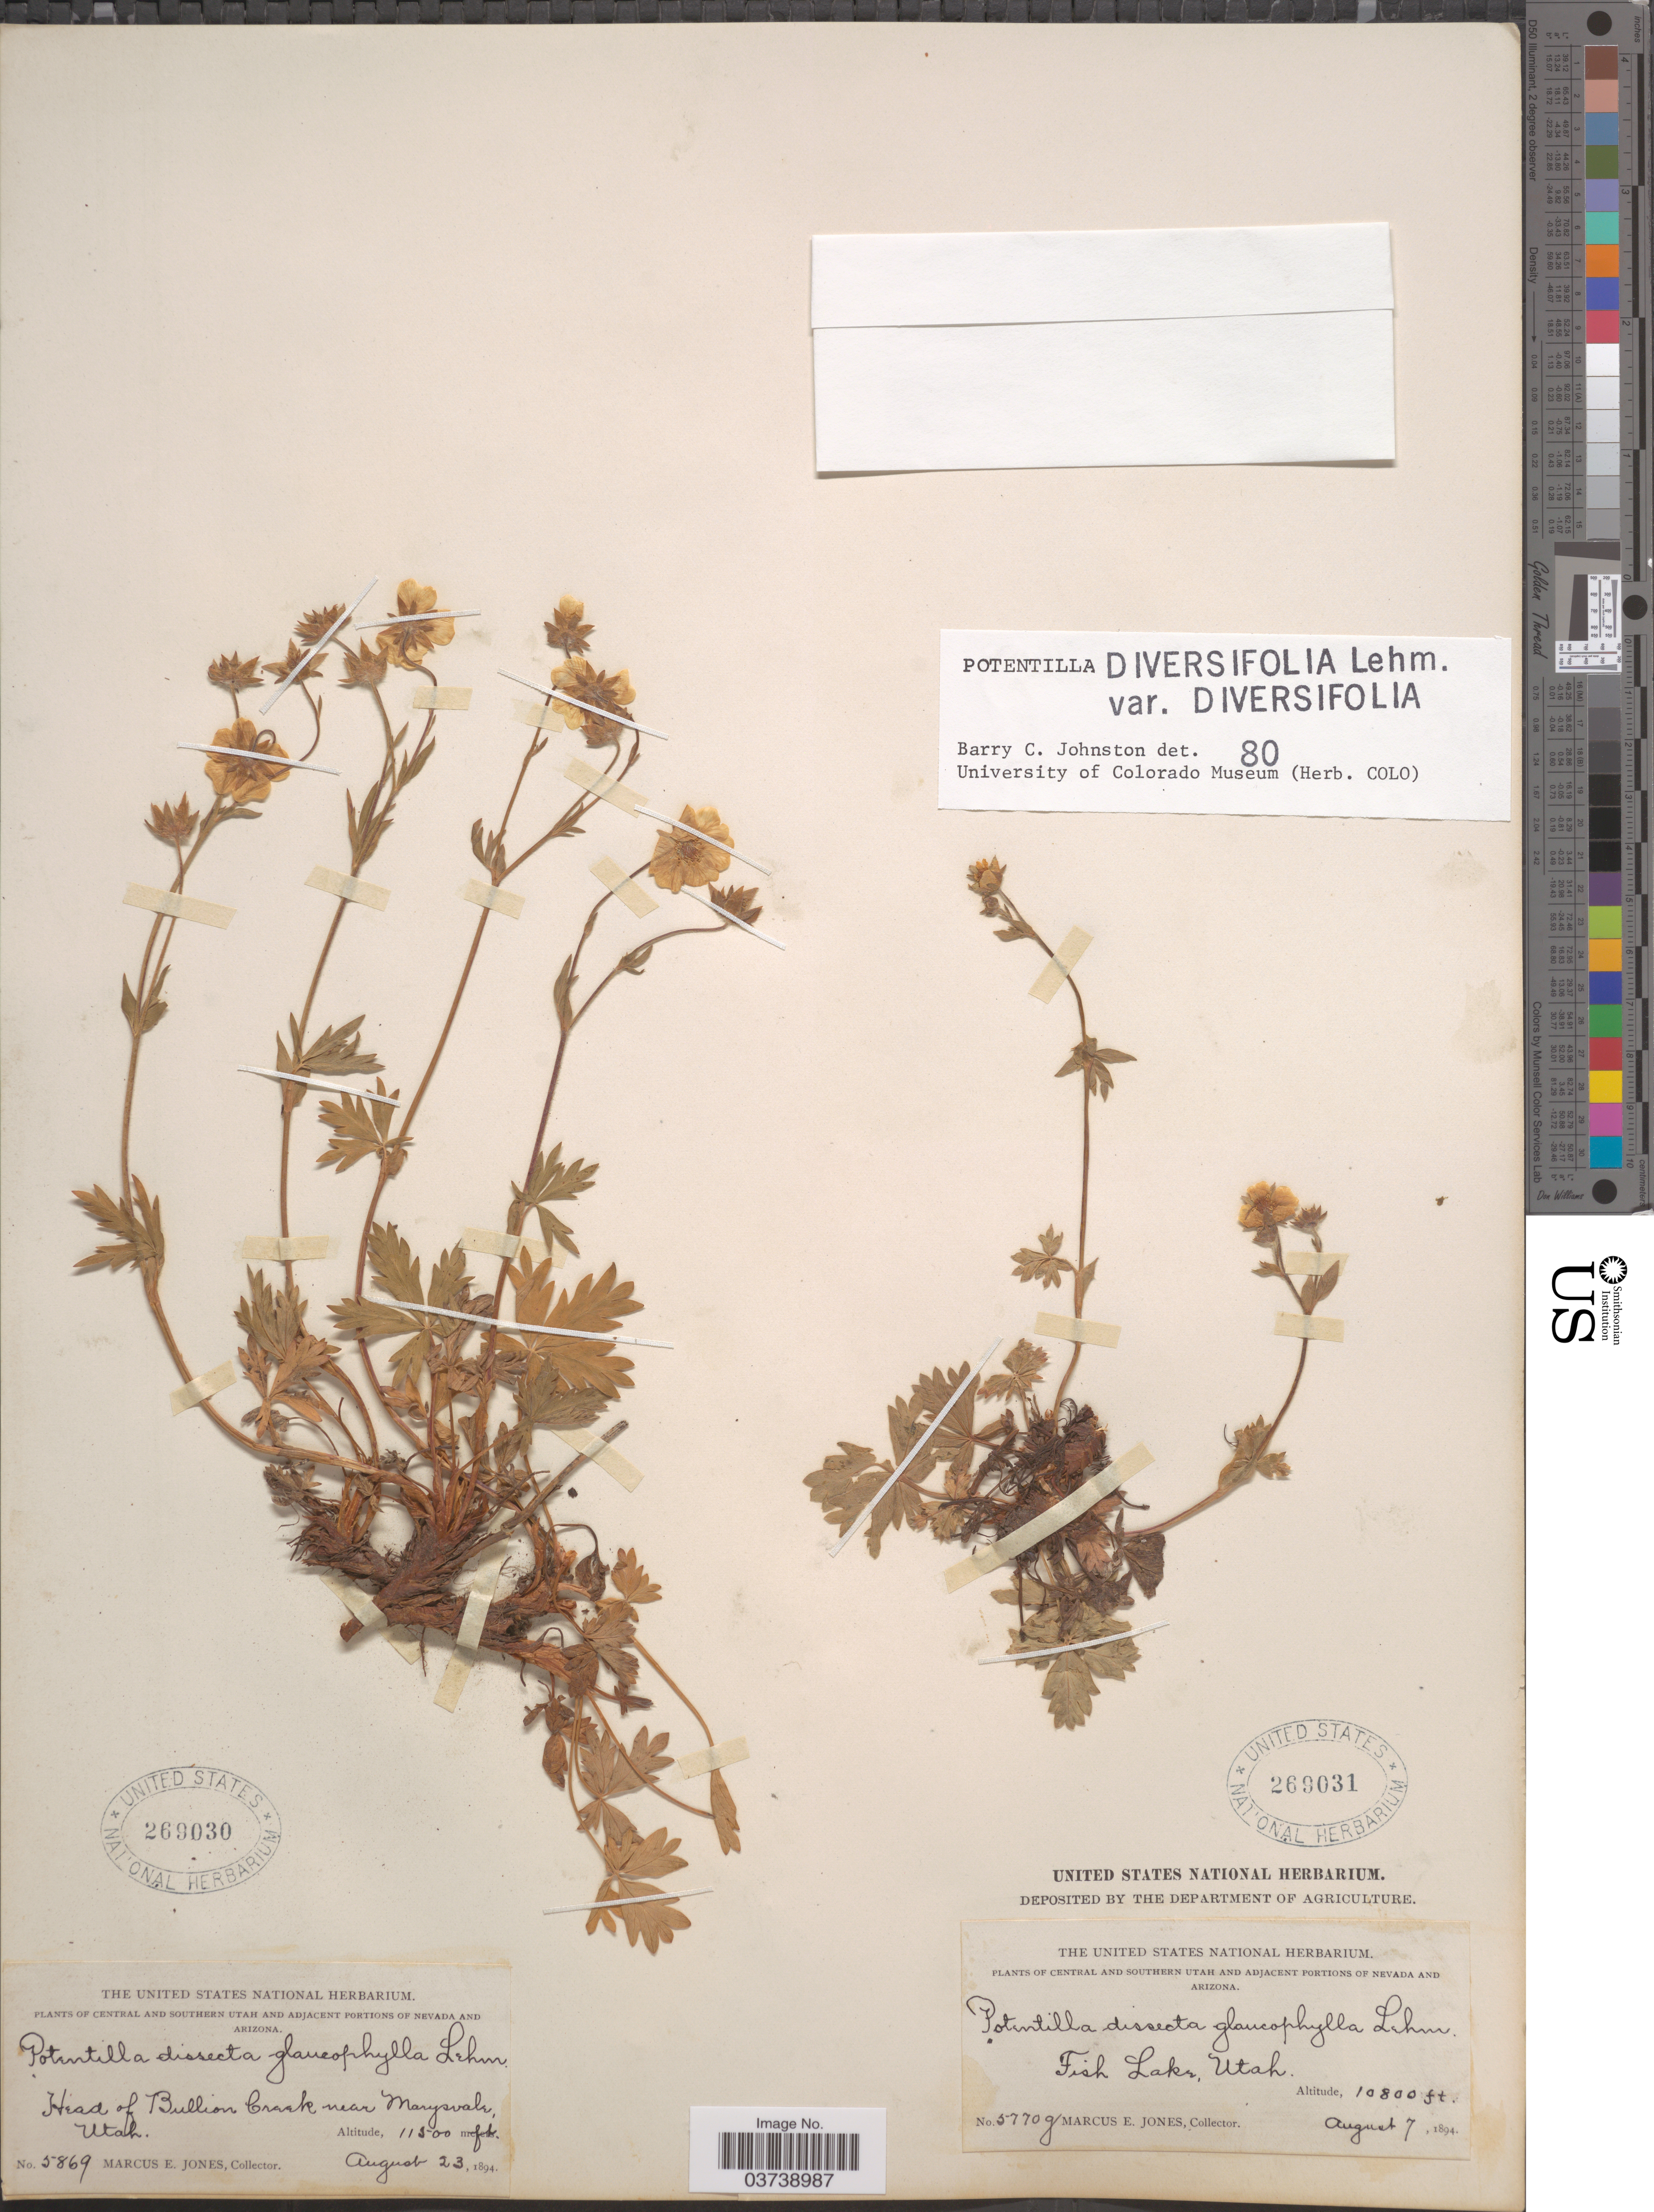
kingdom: Plantae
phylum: Tracheophyta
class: Magnoliopsida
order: Rosales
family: Rosaceae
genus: Potentilla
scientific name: Potentilla diversifolia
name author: Lehm.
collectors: M. E. Jones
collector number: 5869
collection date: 1894-08-23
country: United States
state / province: Utah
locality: Central and Southern Utah. Head of Bullion Creek near Marysvale.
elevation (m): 3505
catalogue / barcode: US 269030